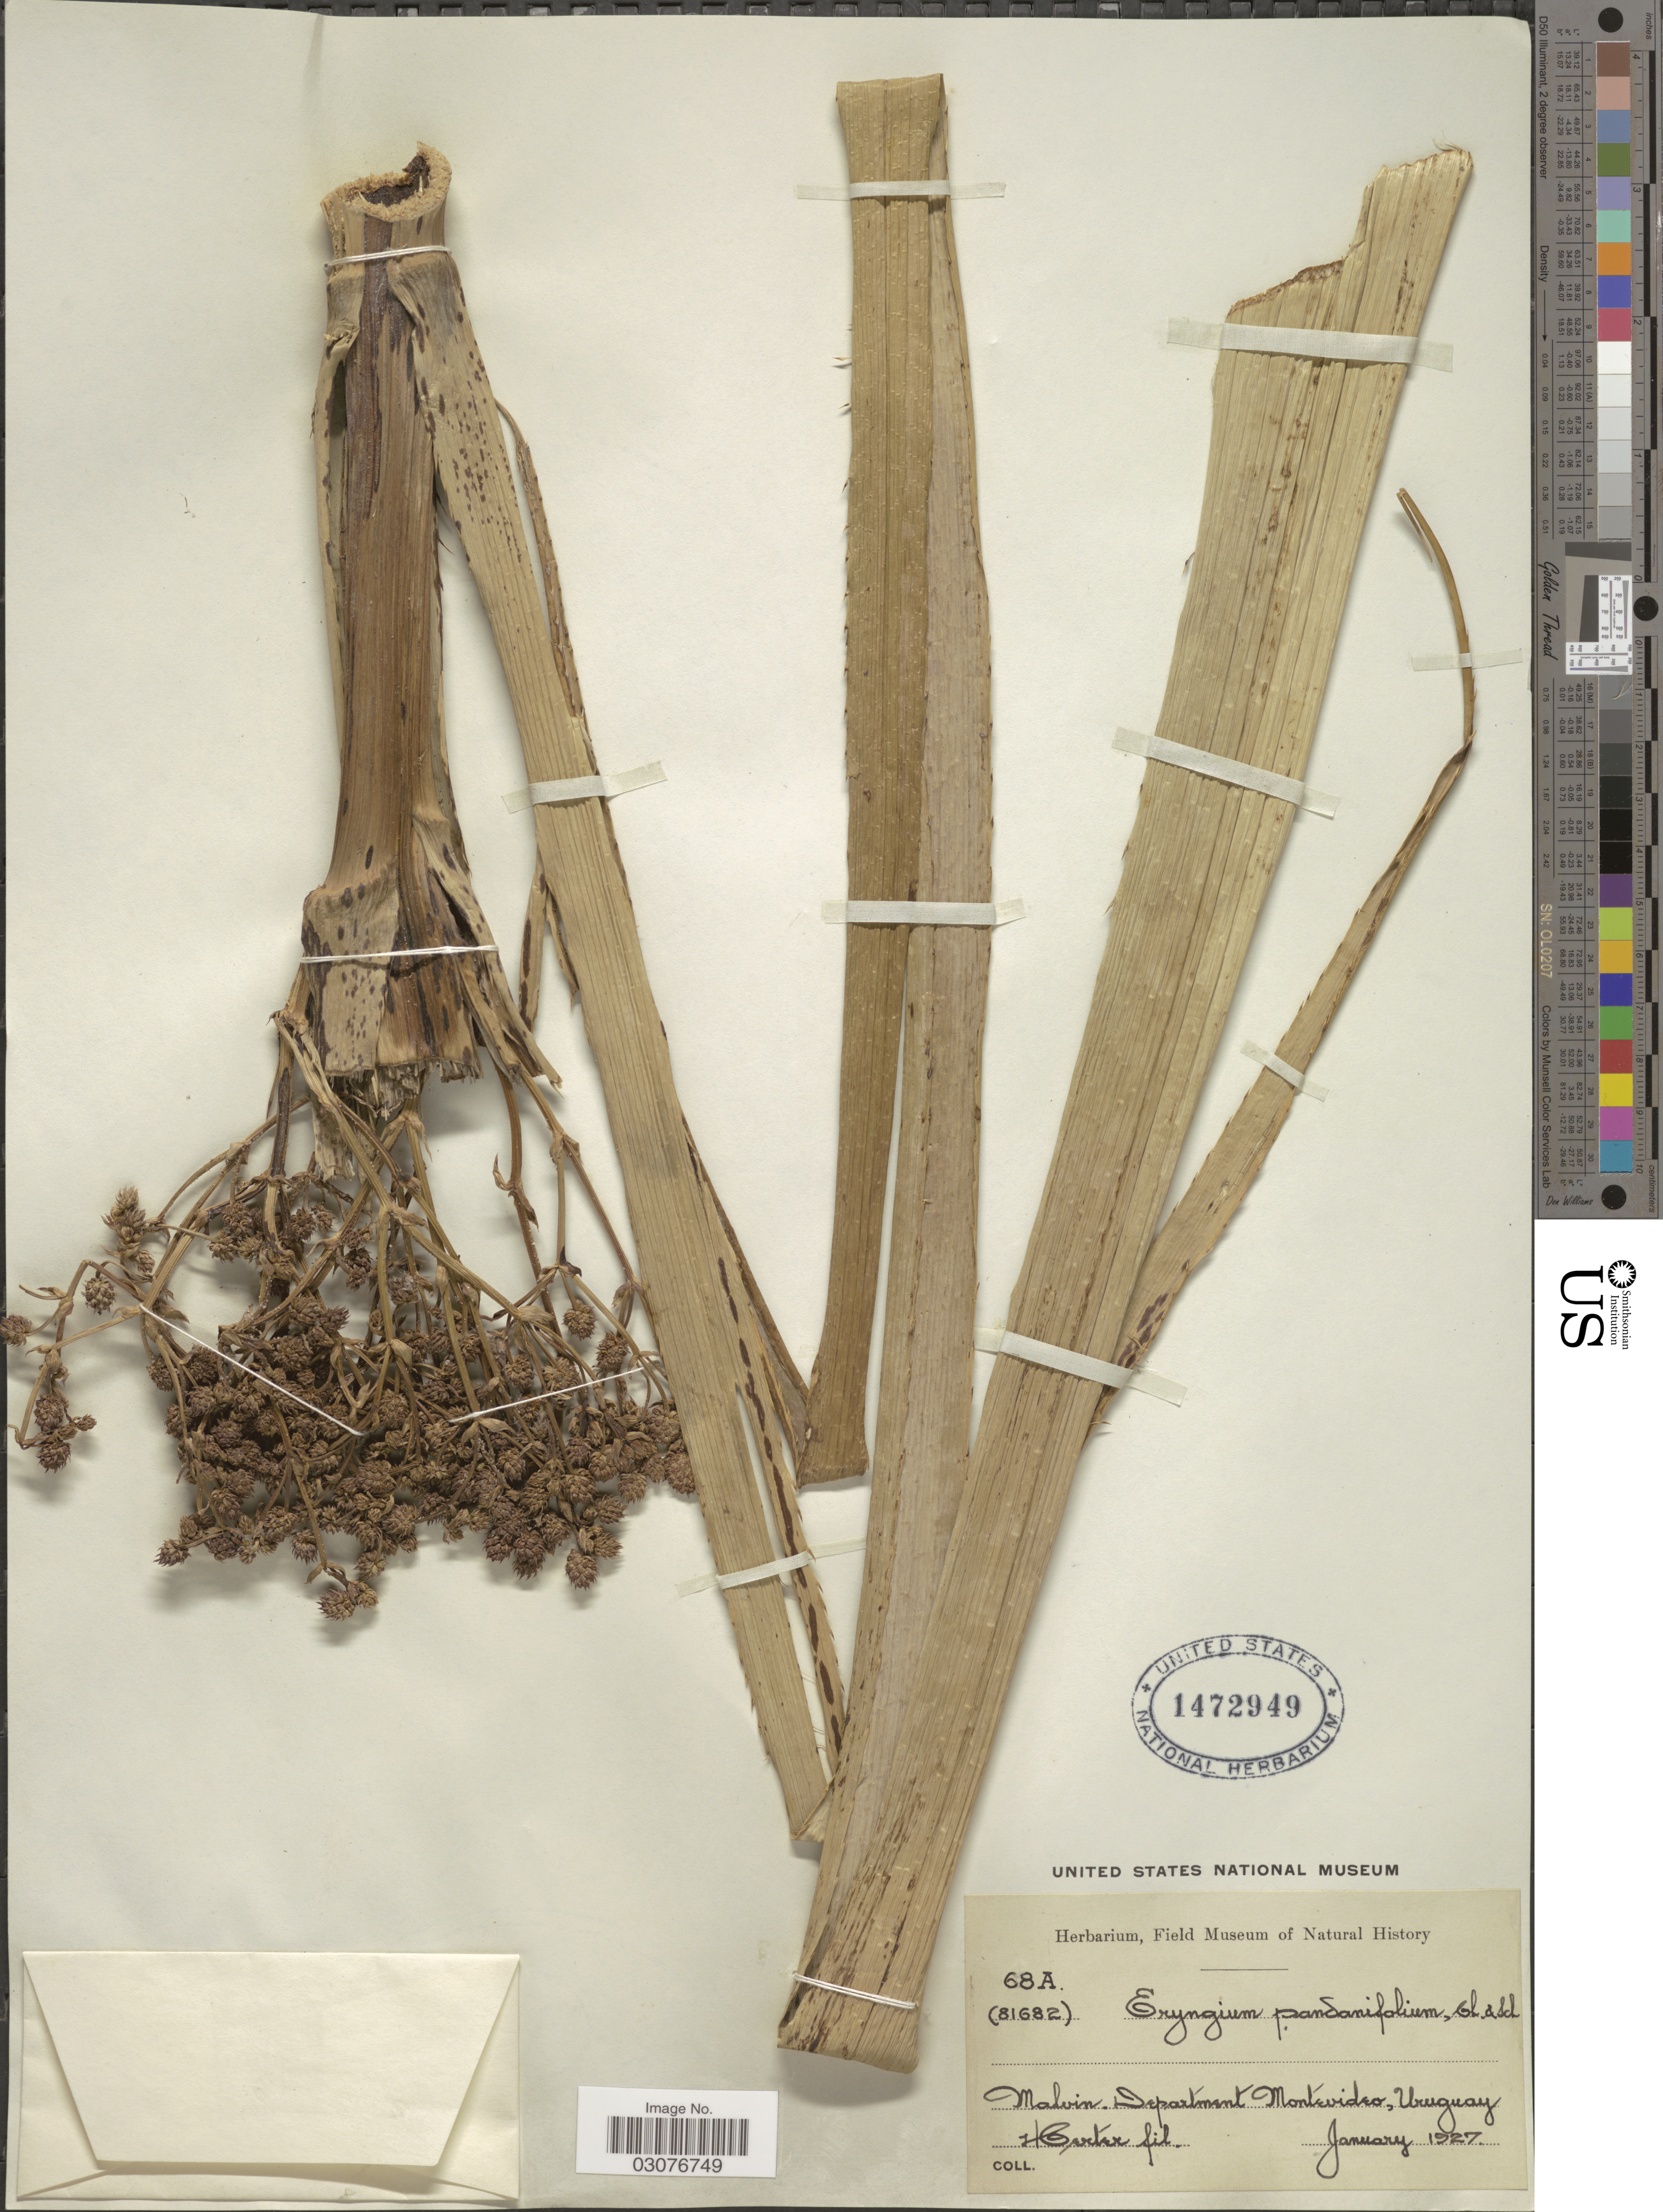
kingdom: Plantae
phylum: Tracheophyta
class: Magnoliopsida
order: Apiales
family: Apiaceae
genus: Eryngium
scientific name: Eryngium pandanifolium var. pandanifolium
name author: Cham. & Schltdl.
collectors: Herter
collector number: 68a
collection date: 1927-01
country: Uruguay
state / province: Montevideo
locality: Malvin, Department Montevideo.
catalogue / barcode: US 1472949